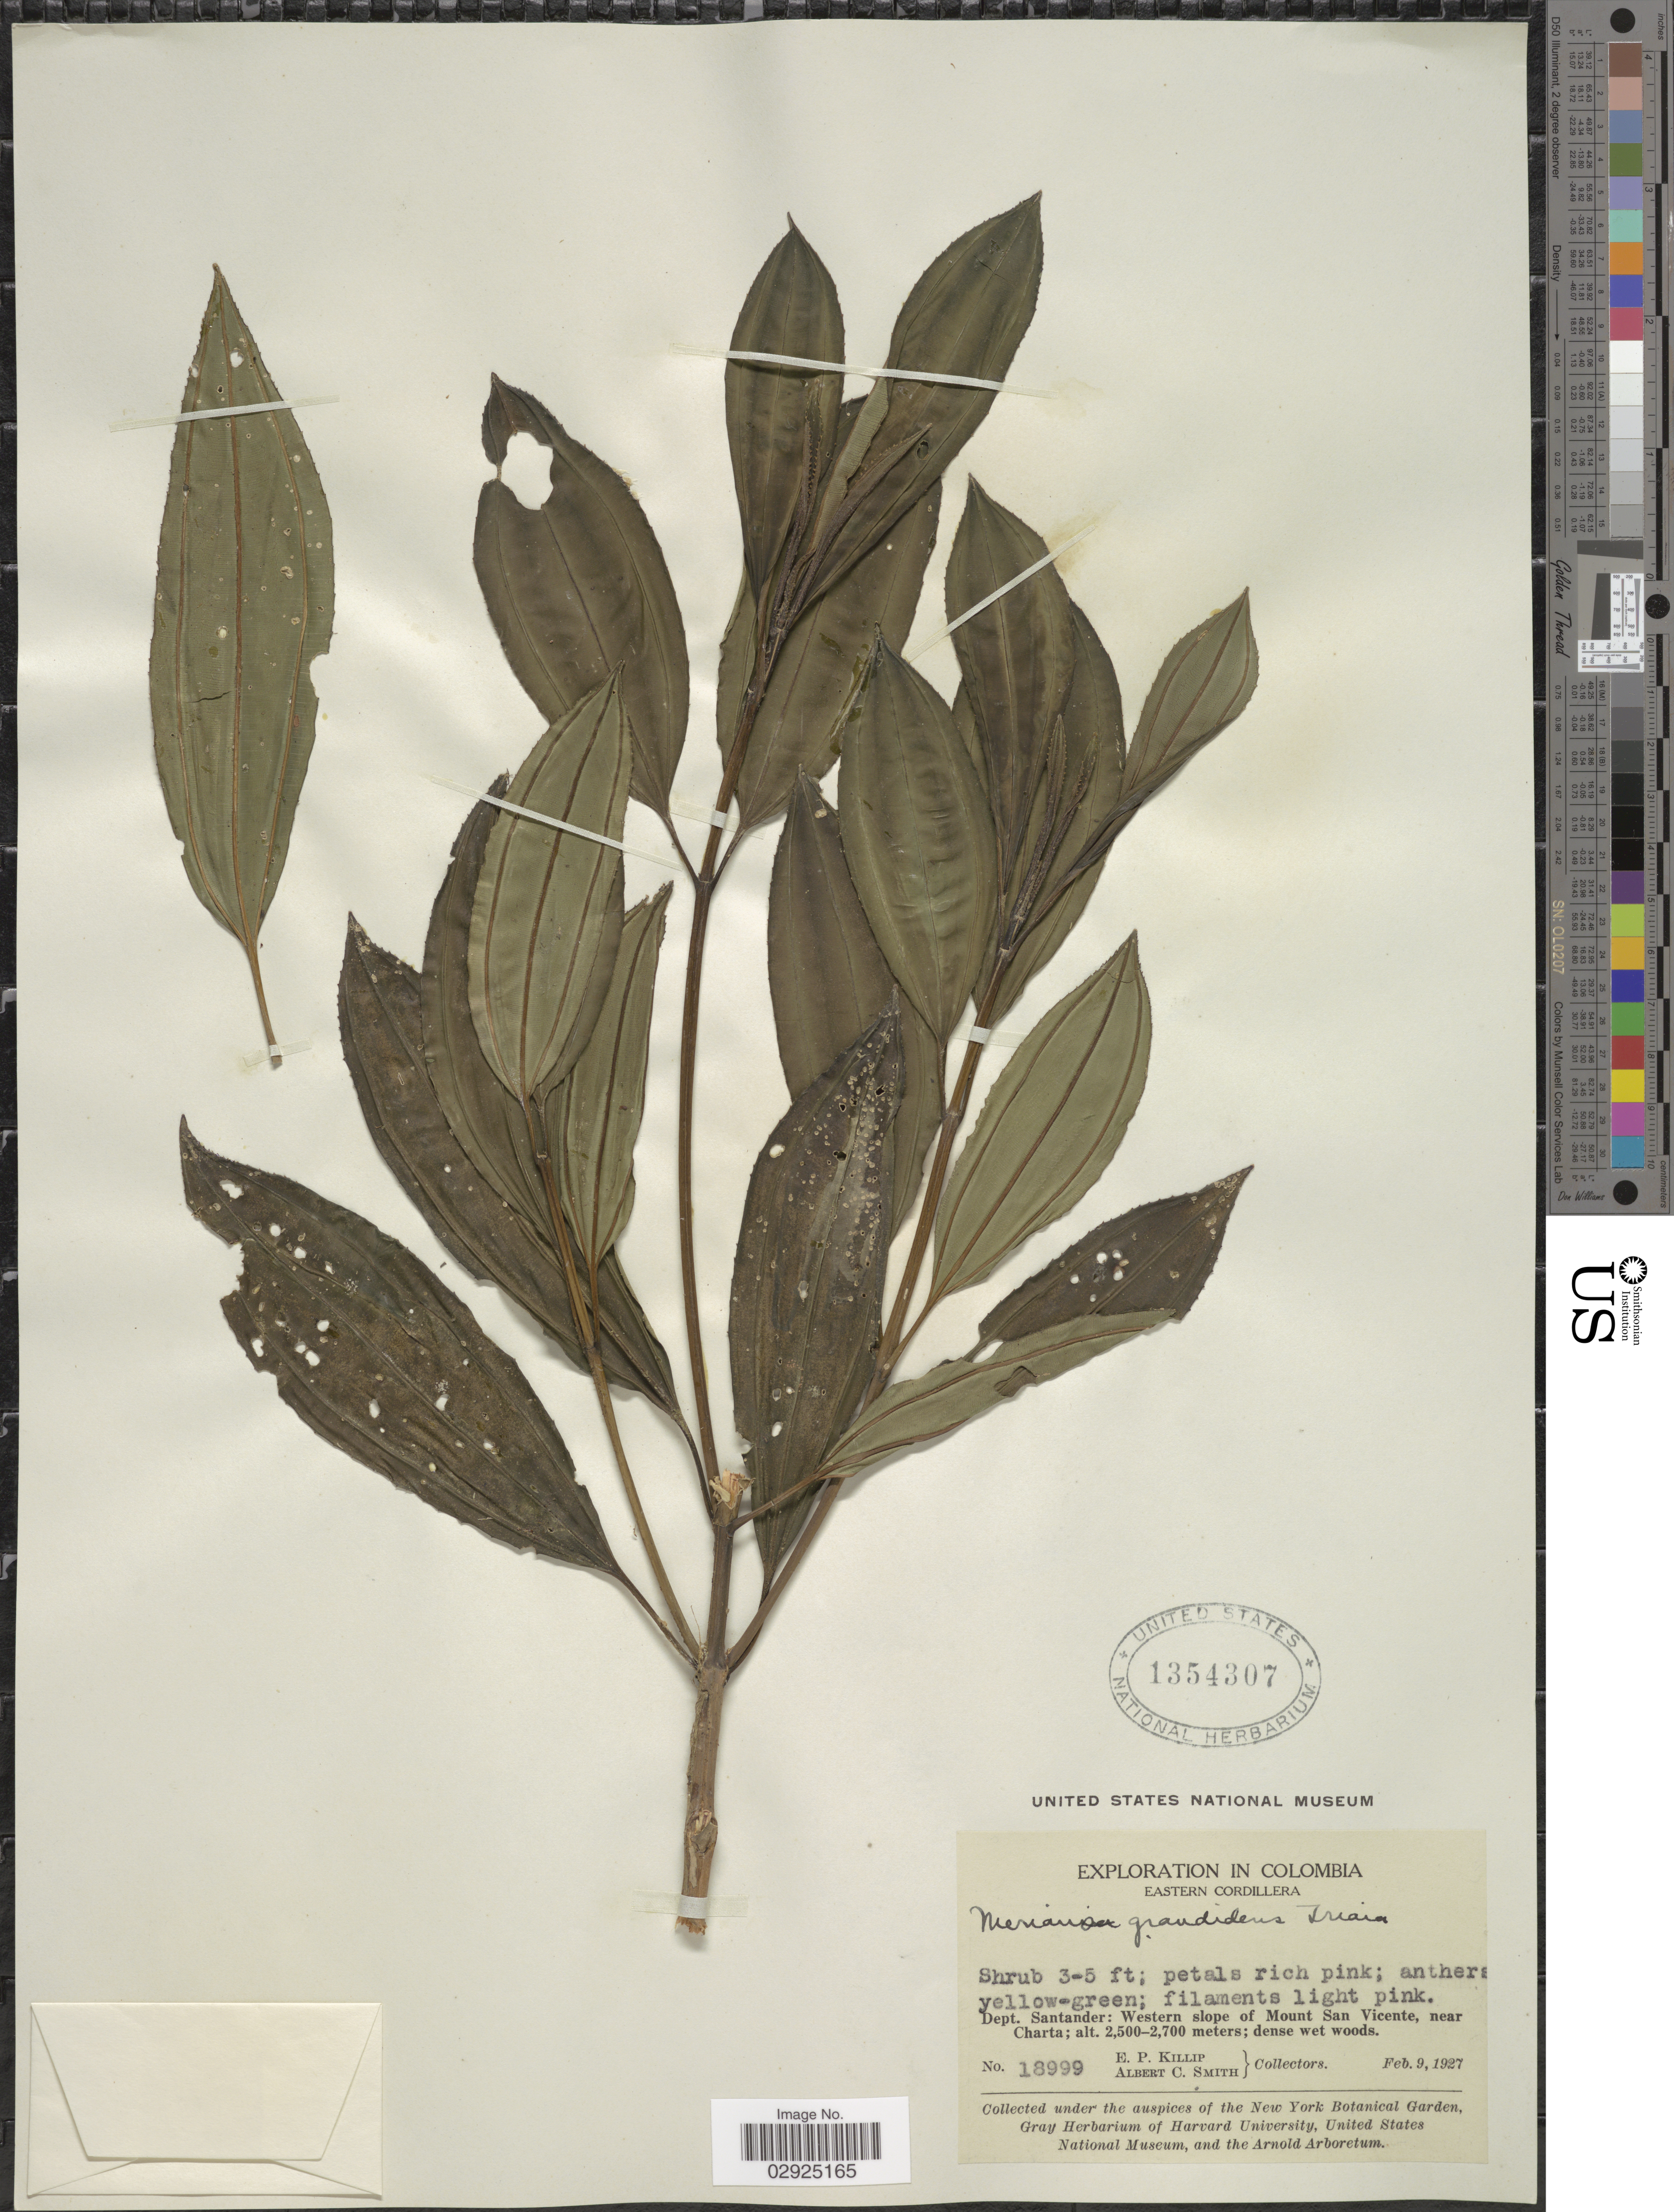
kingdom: Plantae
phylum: Tracheophyta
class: Magnoliopsida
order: Myrtales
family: Melastomataceae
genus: Meriania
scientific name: Meriania grandidens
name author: Triana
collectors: E. P. Killip & A. C. Smith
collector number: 18999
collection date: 1927-02-09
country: Colombia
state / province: Santander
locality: Eastern Cordillera. Dept. Santander: Western slope of Mount San Vicente, near Charta.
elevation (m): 2500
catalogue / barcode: US 1354307